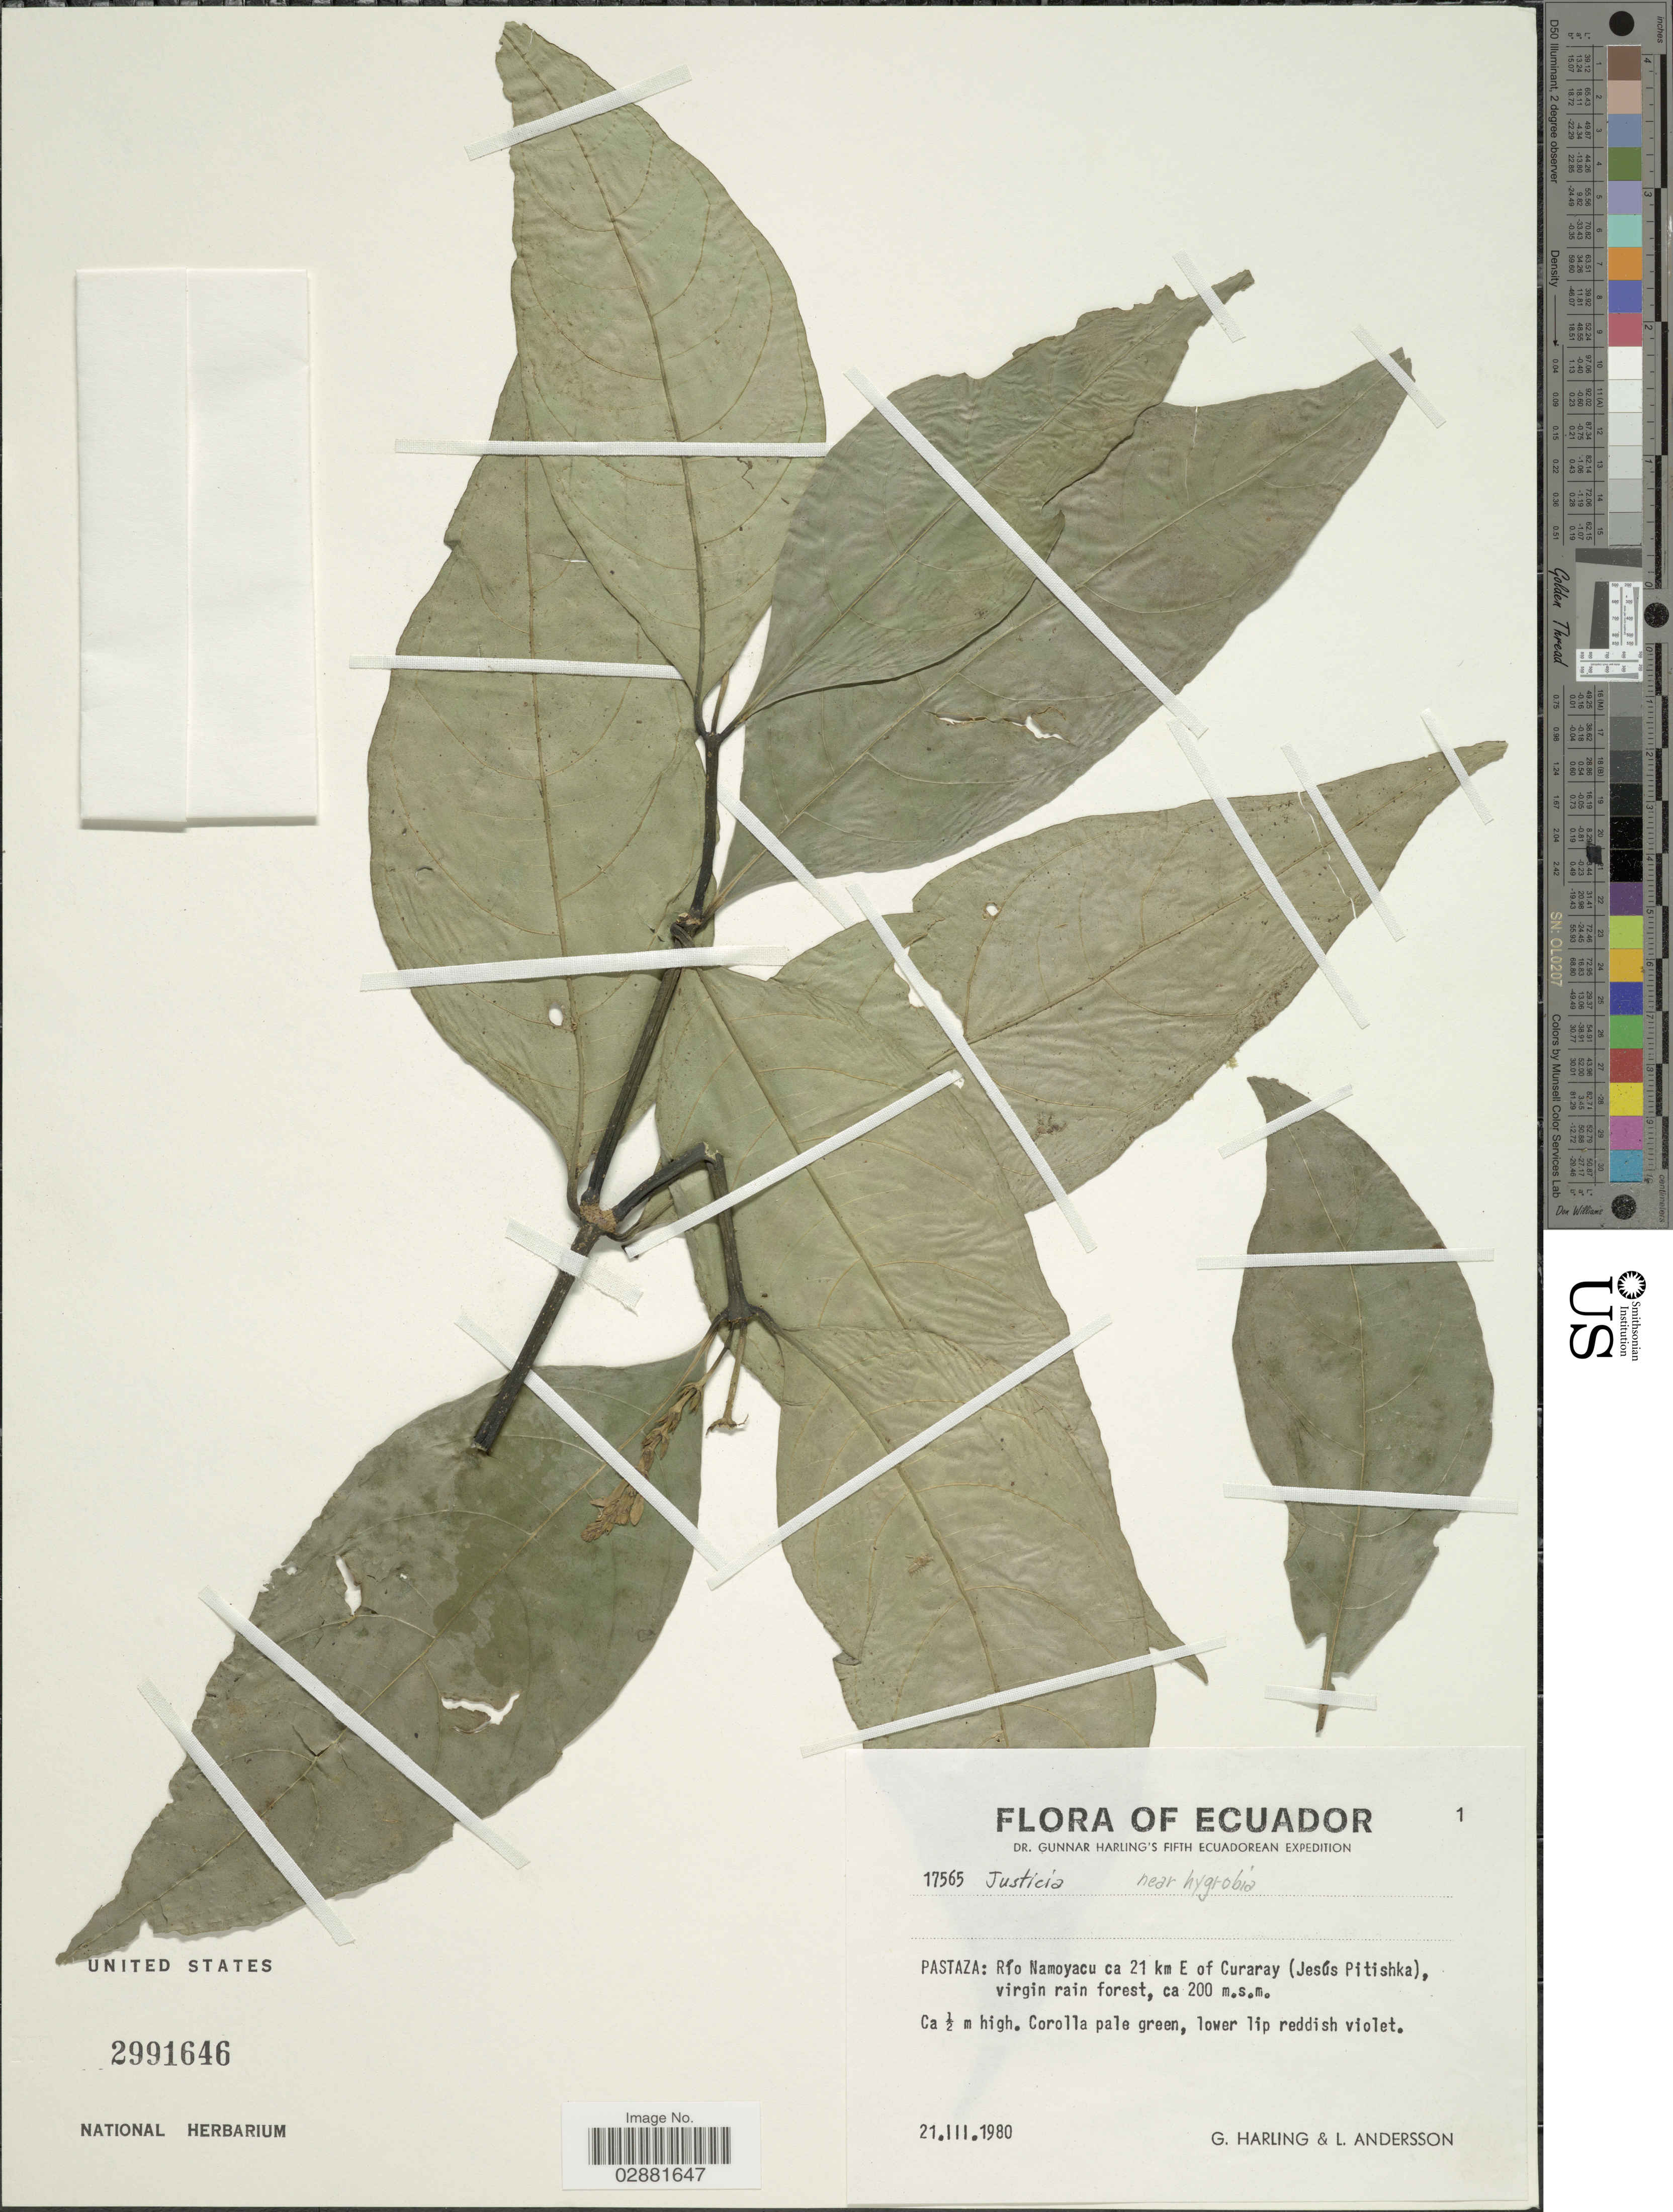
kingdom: Plantae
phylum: Tracheophyta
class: Magnoliopsida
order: Lamiales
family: Acanthaceae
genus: Justicia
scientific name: Justicia sp.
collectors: G. Harling & L. Andersson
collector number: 17565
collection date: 1980-03-21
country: Ecuador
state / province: Pastaza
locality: Río Namoyacu ca 21 km E of Curaray (Jesús Pitishka).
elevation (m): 200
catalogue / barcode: US 2991646